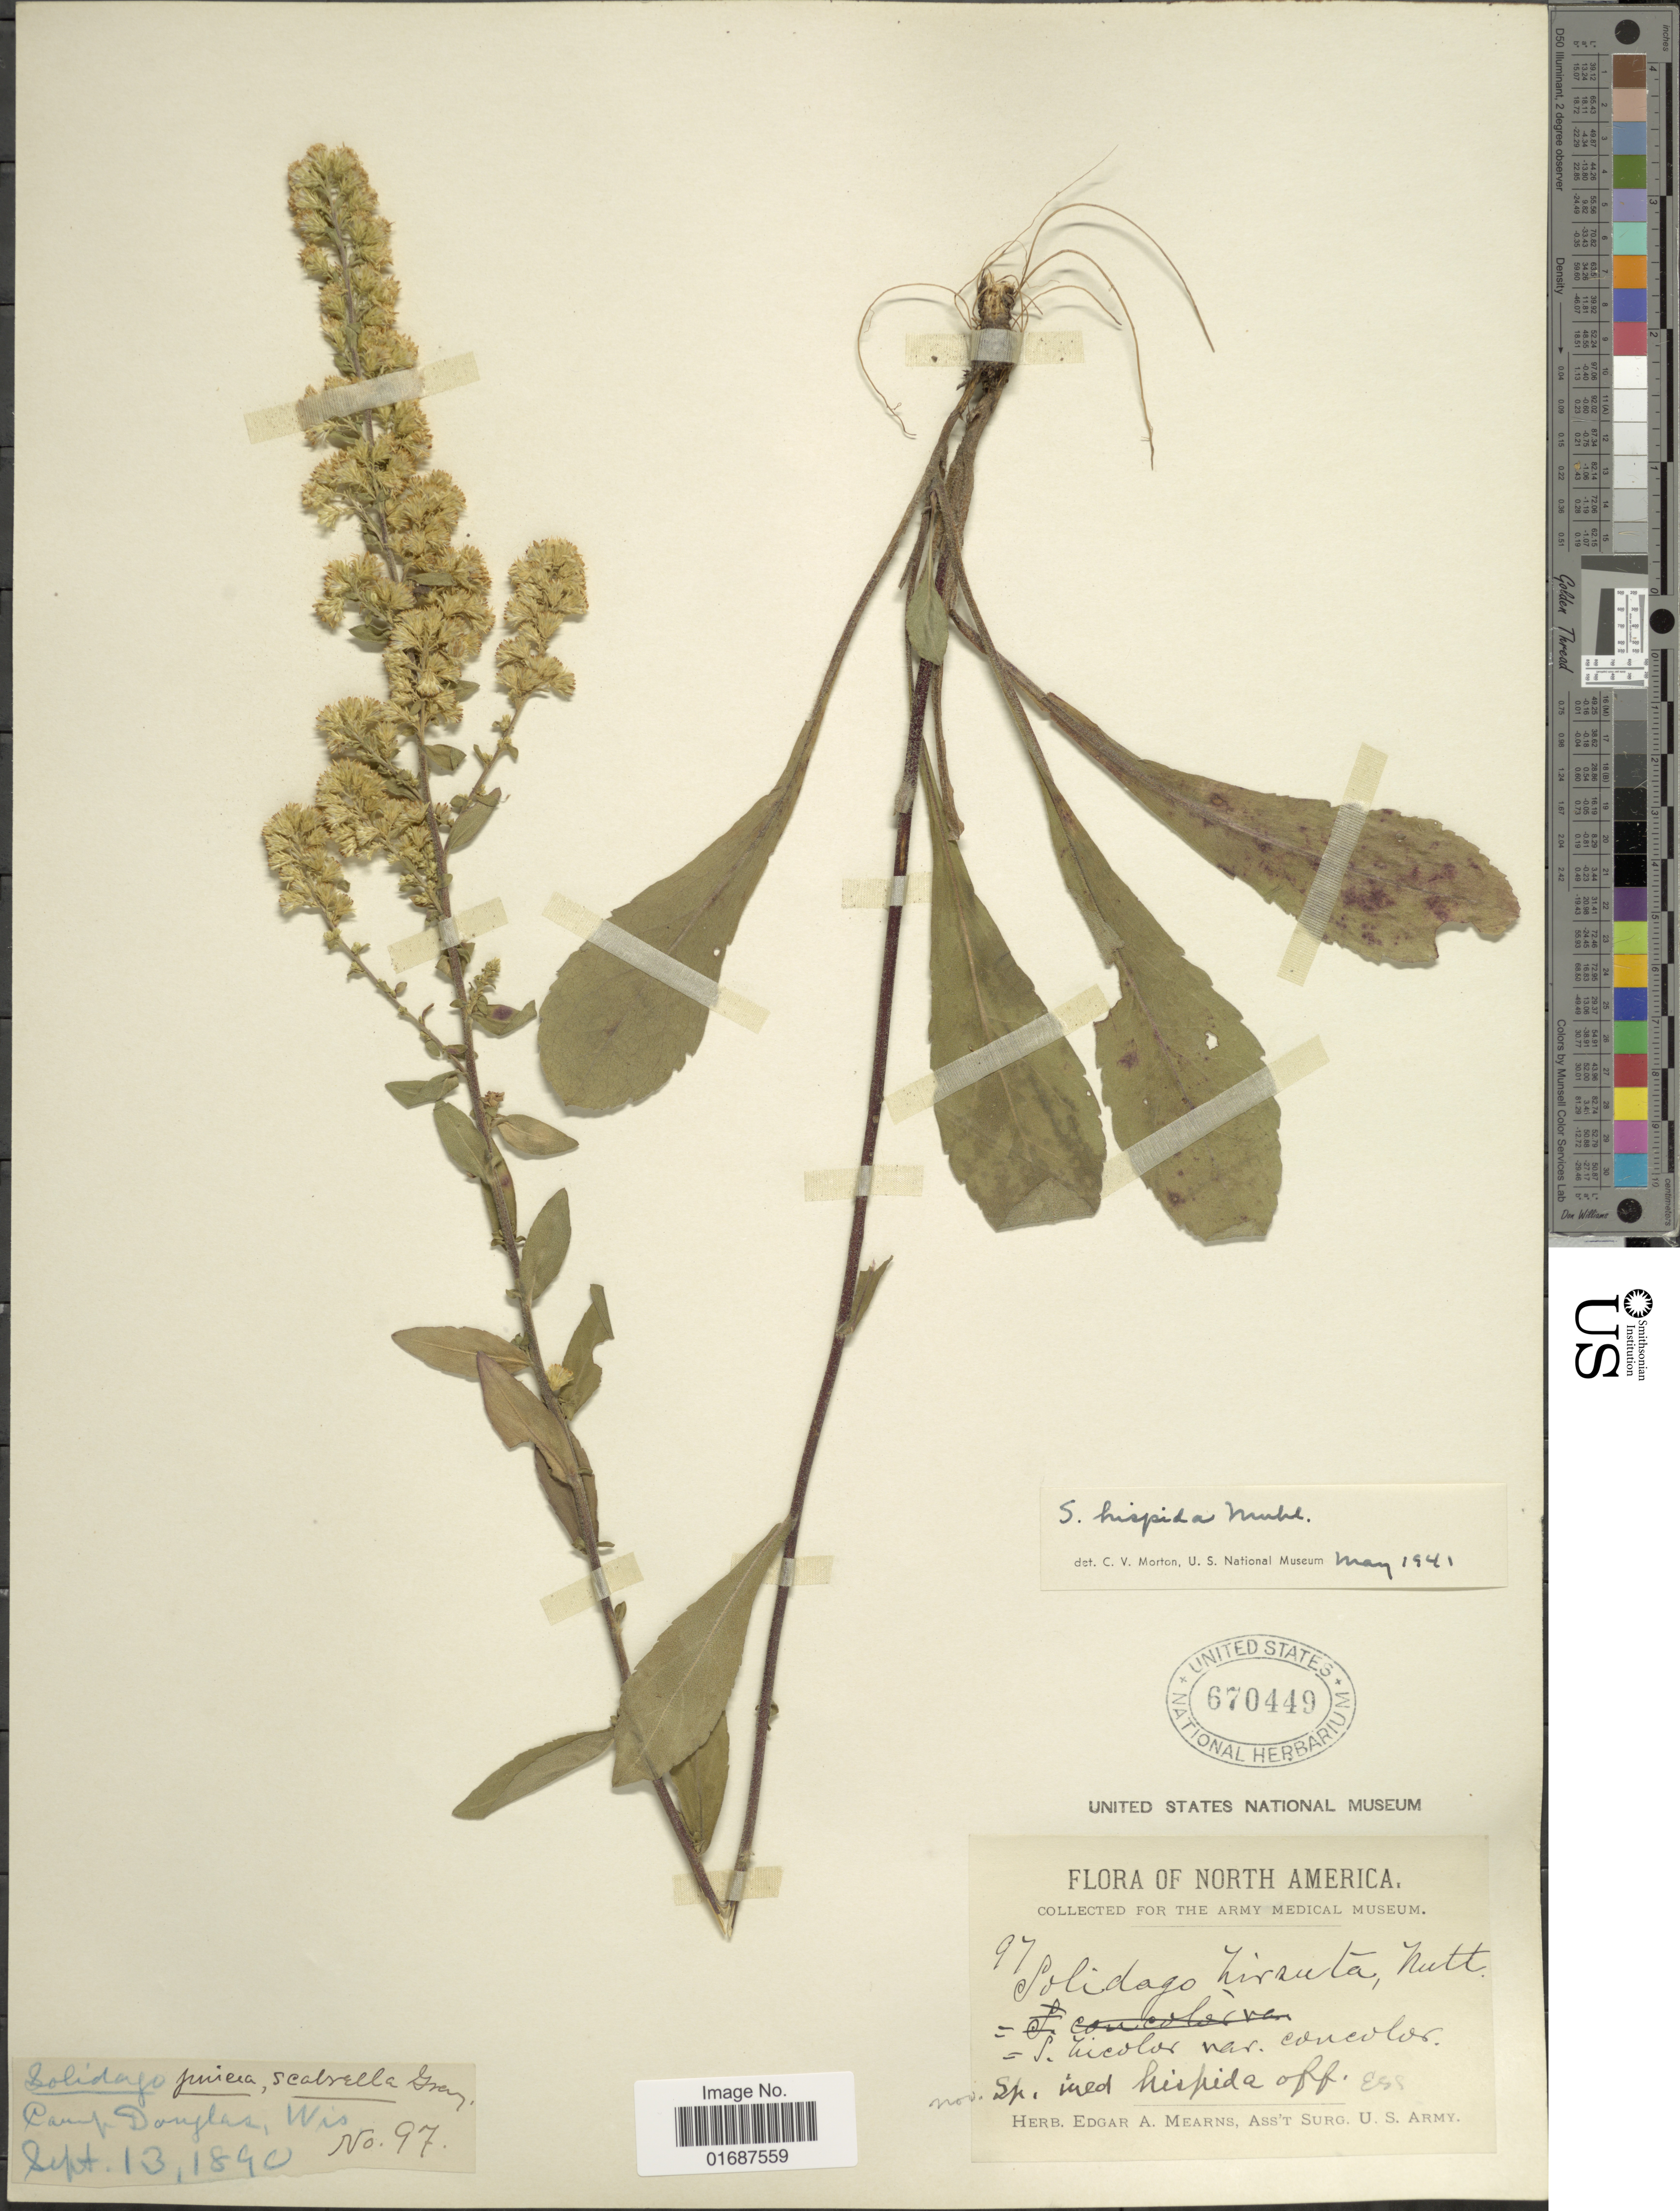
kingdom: Plantae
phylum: Tracheophyta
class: Magnoliopsida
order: Asterales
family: Asteraceae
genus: Solidago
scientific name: Solidago hispida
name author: Muhl. ex Willd.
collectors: ex herb. Edgar A. Mearns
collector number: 97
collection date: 1890-09-13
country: United States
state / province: Wisconsin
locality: Camp Douglas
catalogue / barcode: US 670449